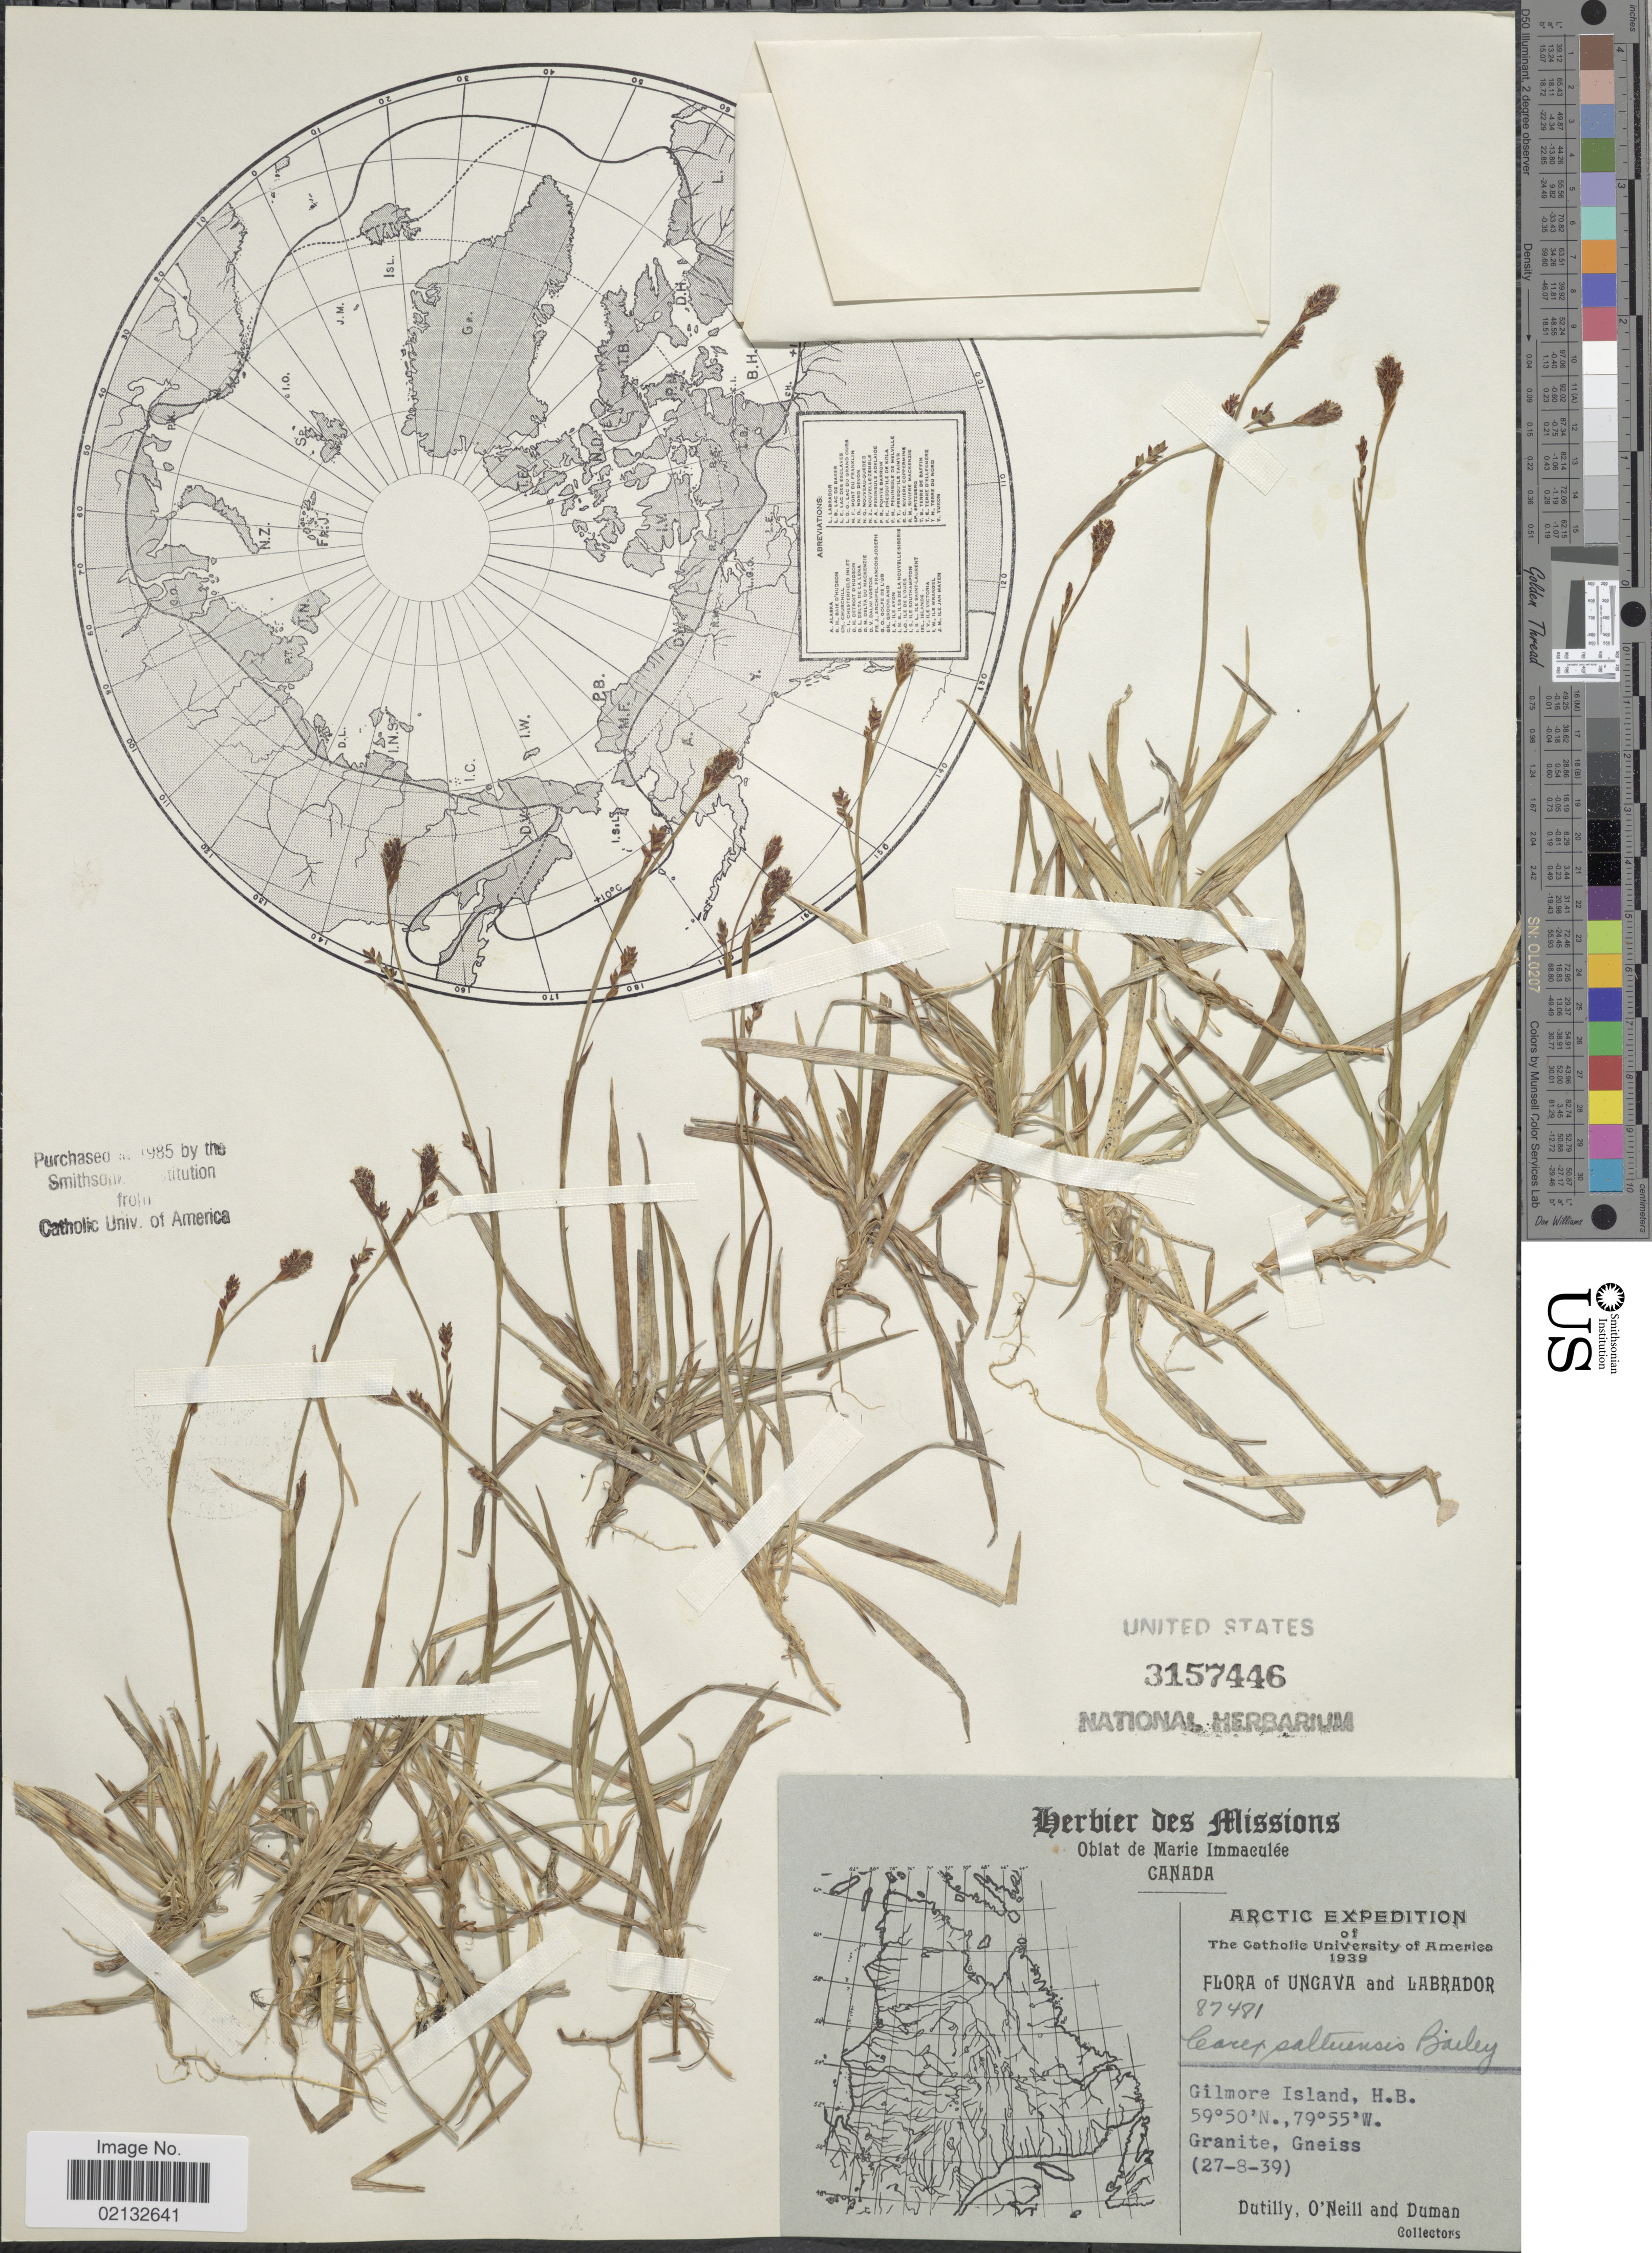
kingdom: Plantae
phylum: Tracheophyta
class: Liliopsida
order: Poales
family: Cyperaceae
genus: Carex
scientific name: Carex vaginata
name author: Tausch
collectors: -. Dutilly, O' Neill & -. Duman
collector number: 87481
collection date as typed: Transcribed d/m/y: 27/8/39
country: Canada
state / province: Nunavut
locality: Arctic. Ungava and Labrador. Gilmore Island, H.B.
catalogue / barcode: US 3157446